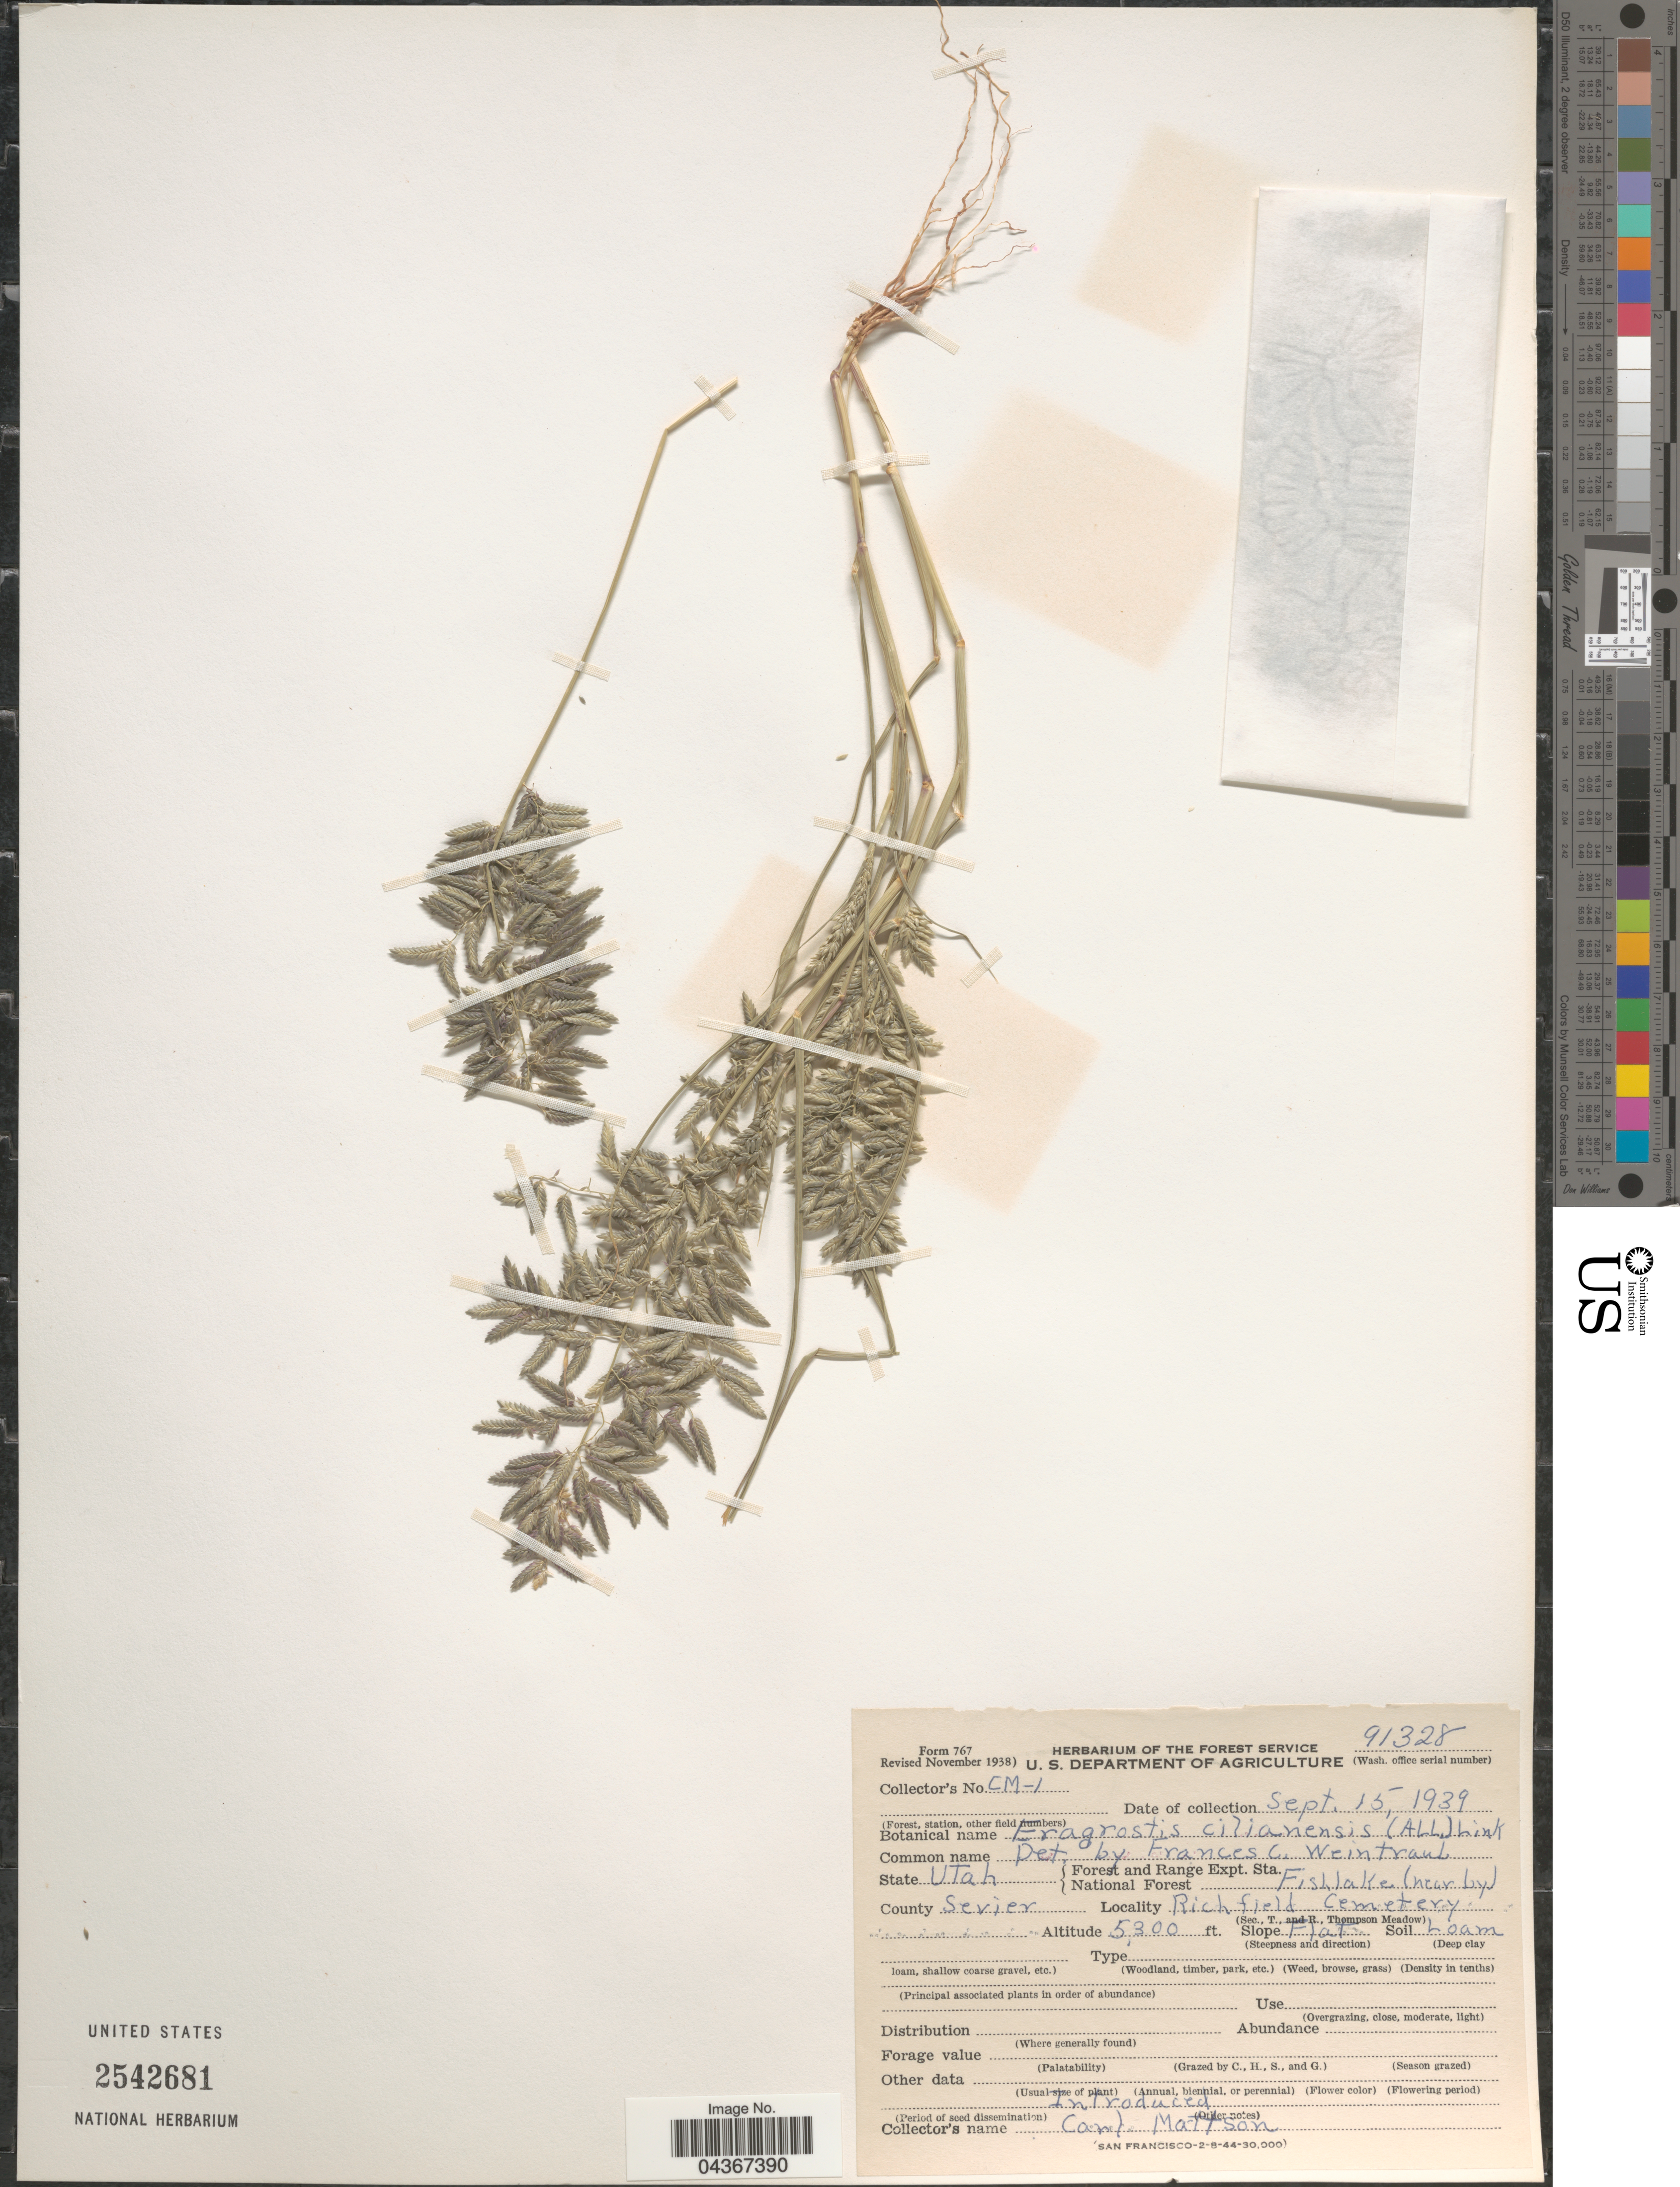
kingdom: Plantae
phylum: Tracheophyta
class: Liliopsida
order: Poales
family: Poaceae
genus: Eragrostis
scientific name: Eragrostis cilianensis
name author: (Bellardi) Vignolo ex Janch.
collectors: C. Mattson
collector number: CM-1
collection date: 1939-09-15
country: United States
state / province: Utah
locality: Forest and Range Expt. Sta. National Forest Fishlake (near by) County Sevier. Richfield Cemetery. Slope Flats.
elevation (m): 1615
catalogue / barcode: US 2542681